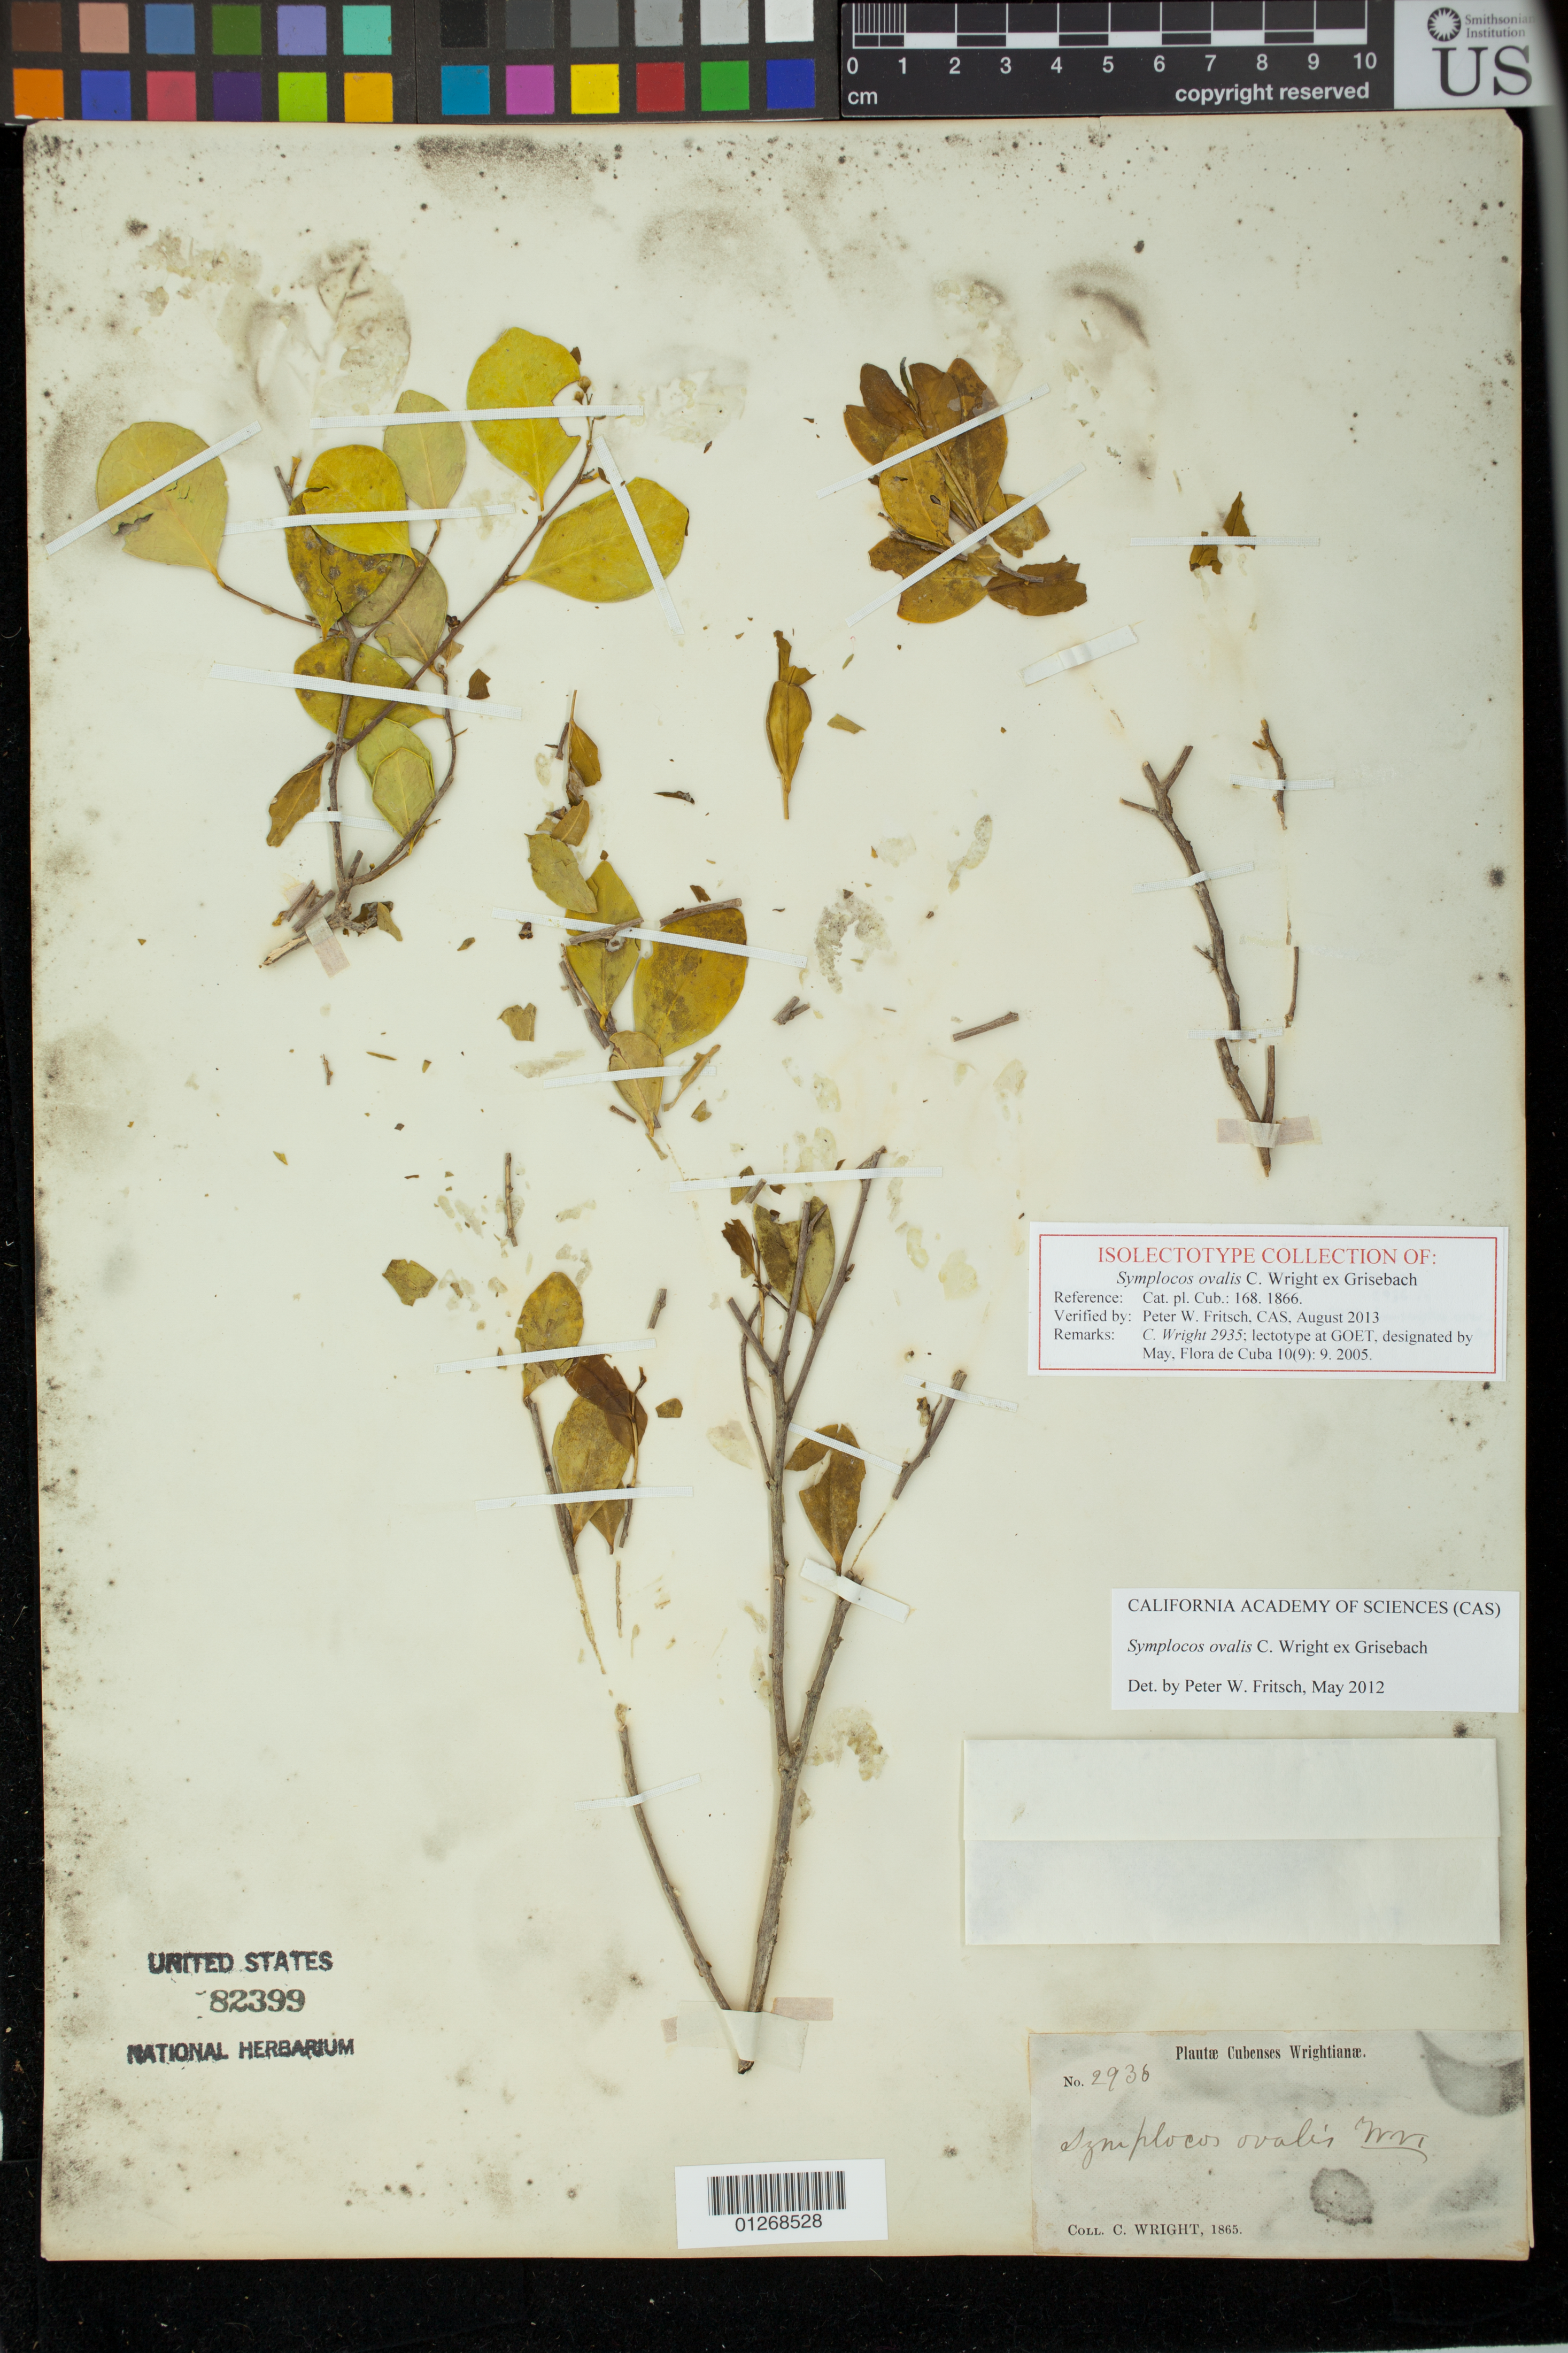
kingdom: Plantae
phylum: Tracheophyta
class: Magnoliopsida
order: Ericales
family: Symplocaceae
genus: Symplocos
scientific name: Symplocos ovalis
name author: C. Wright ex Griseb.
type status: Isolectotype; Type Collection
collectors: C. Wright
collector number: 2935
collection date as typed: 1865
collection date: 1865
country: Cuba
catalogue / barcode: US 82399